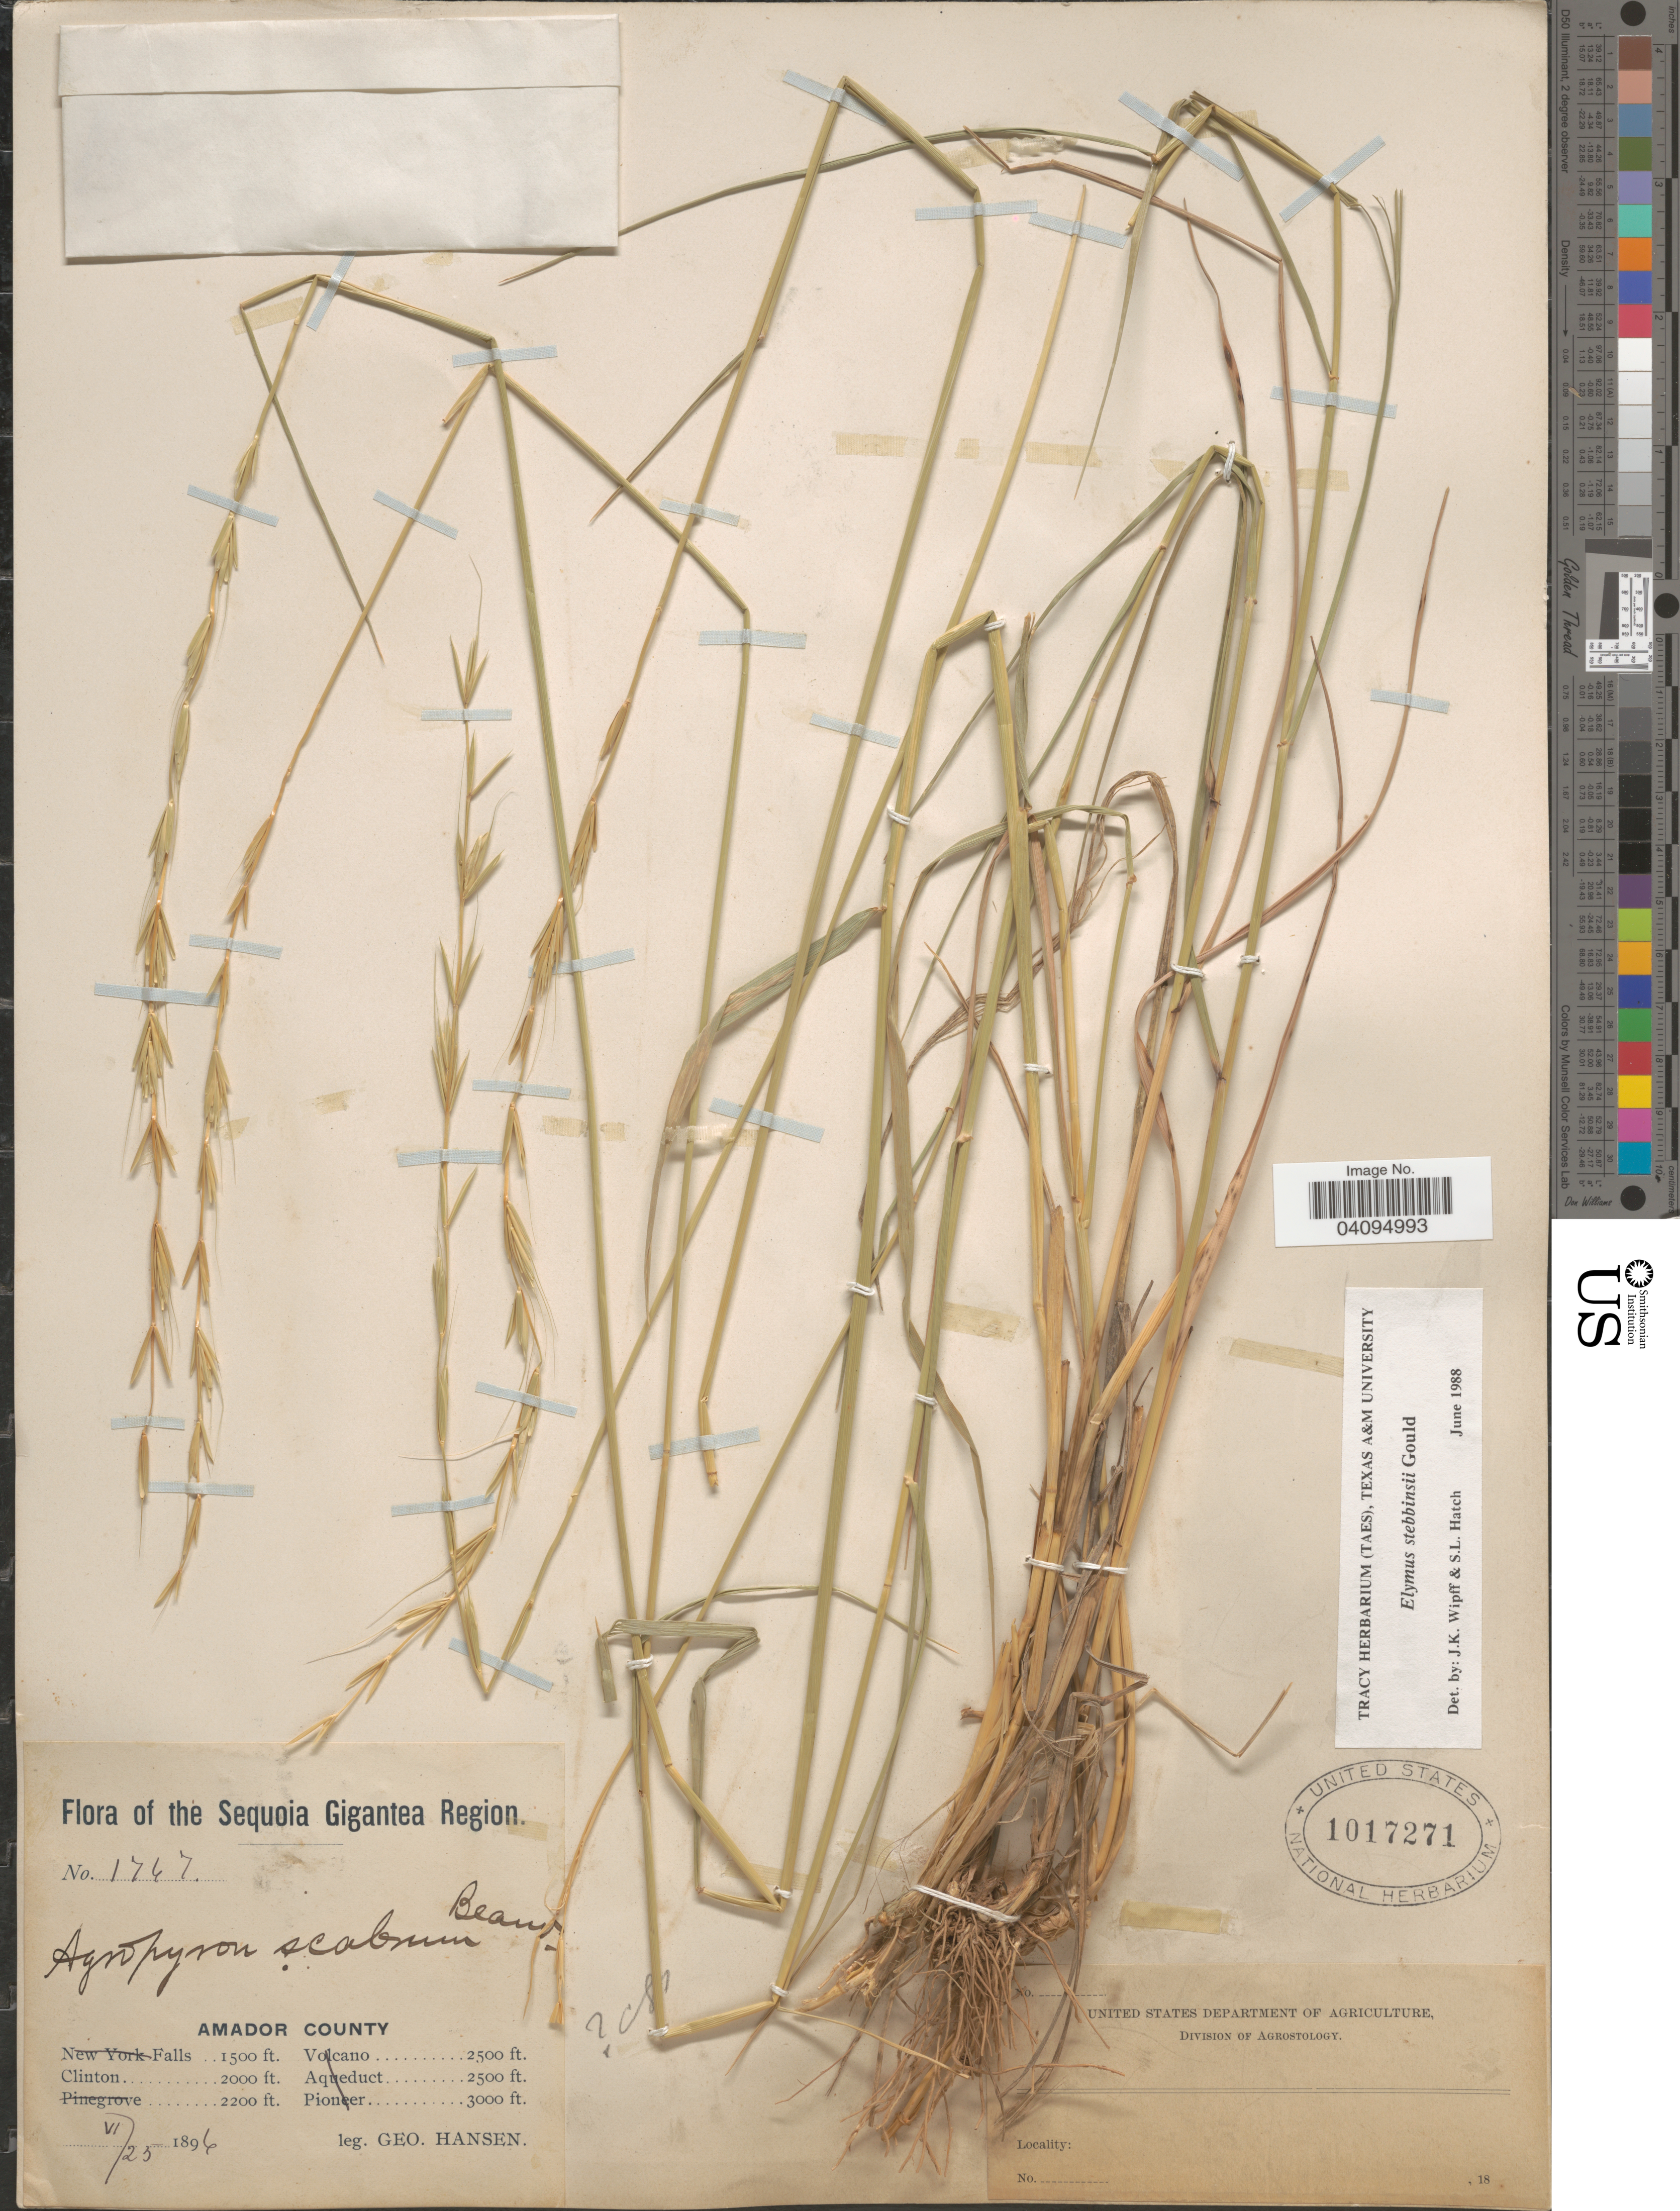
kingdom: Plantae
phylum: Tracheophyta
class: Liliopsida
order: Poales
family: Poaceae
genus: Elymus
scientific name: Elymus stebbinsii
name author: Gould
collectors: G. Hansen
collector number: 1747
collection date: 1896-06-25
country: United States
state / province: California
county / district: Amador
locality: The Sequoia Gigantea Region. Amador County. Clinton.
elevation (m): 610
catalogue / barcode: US 1017271